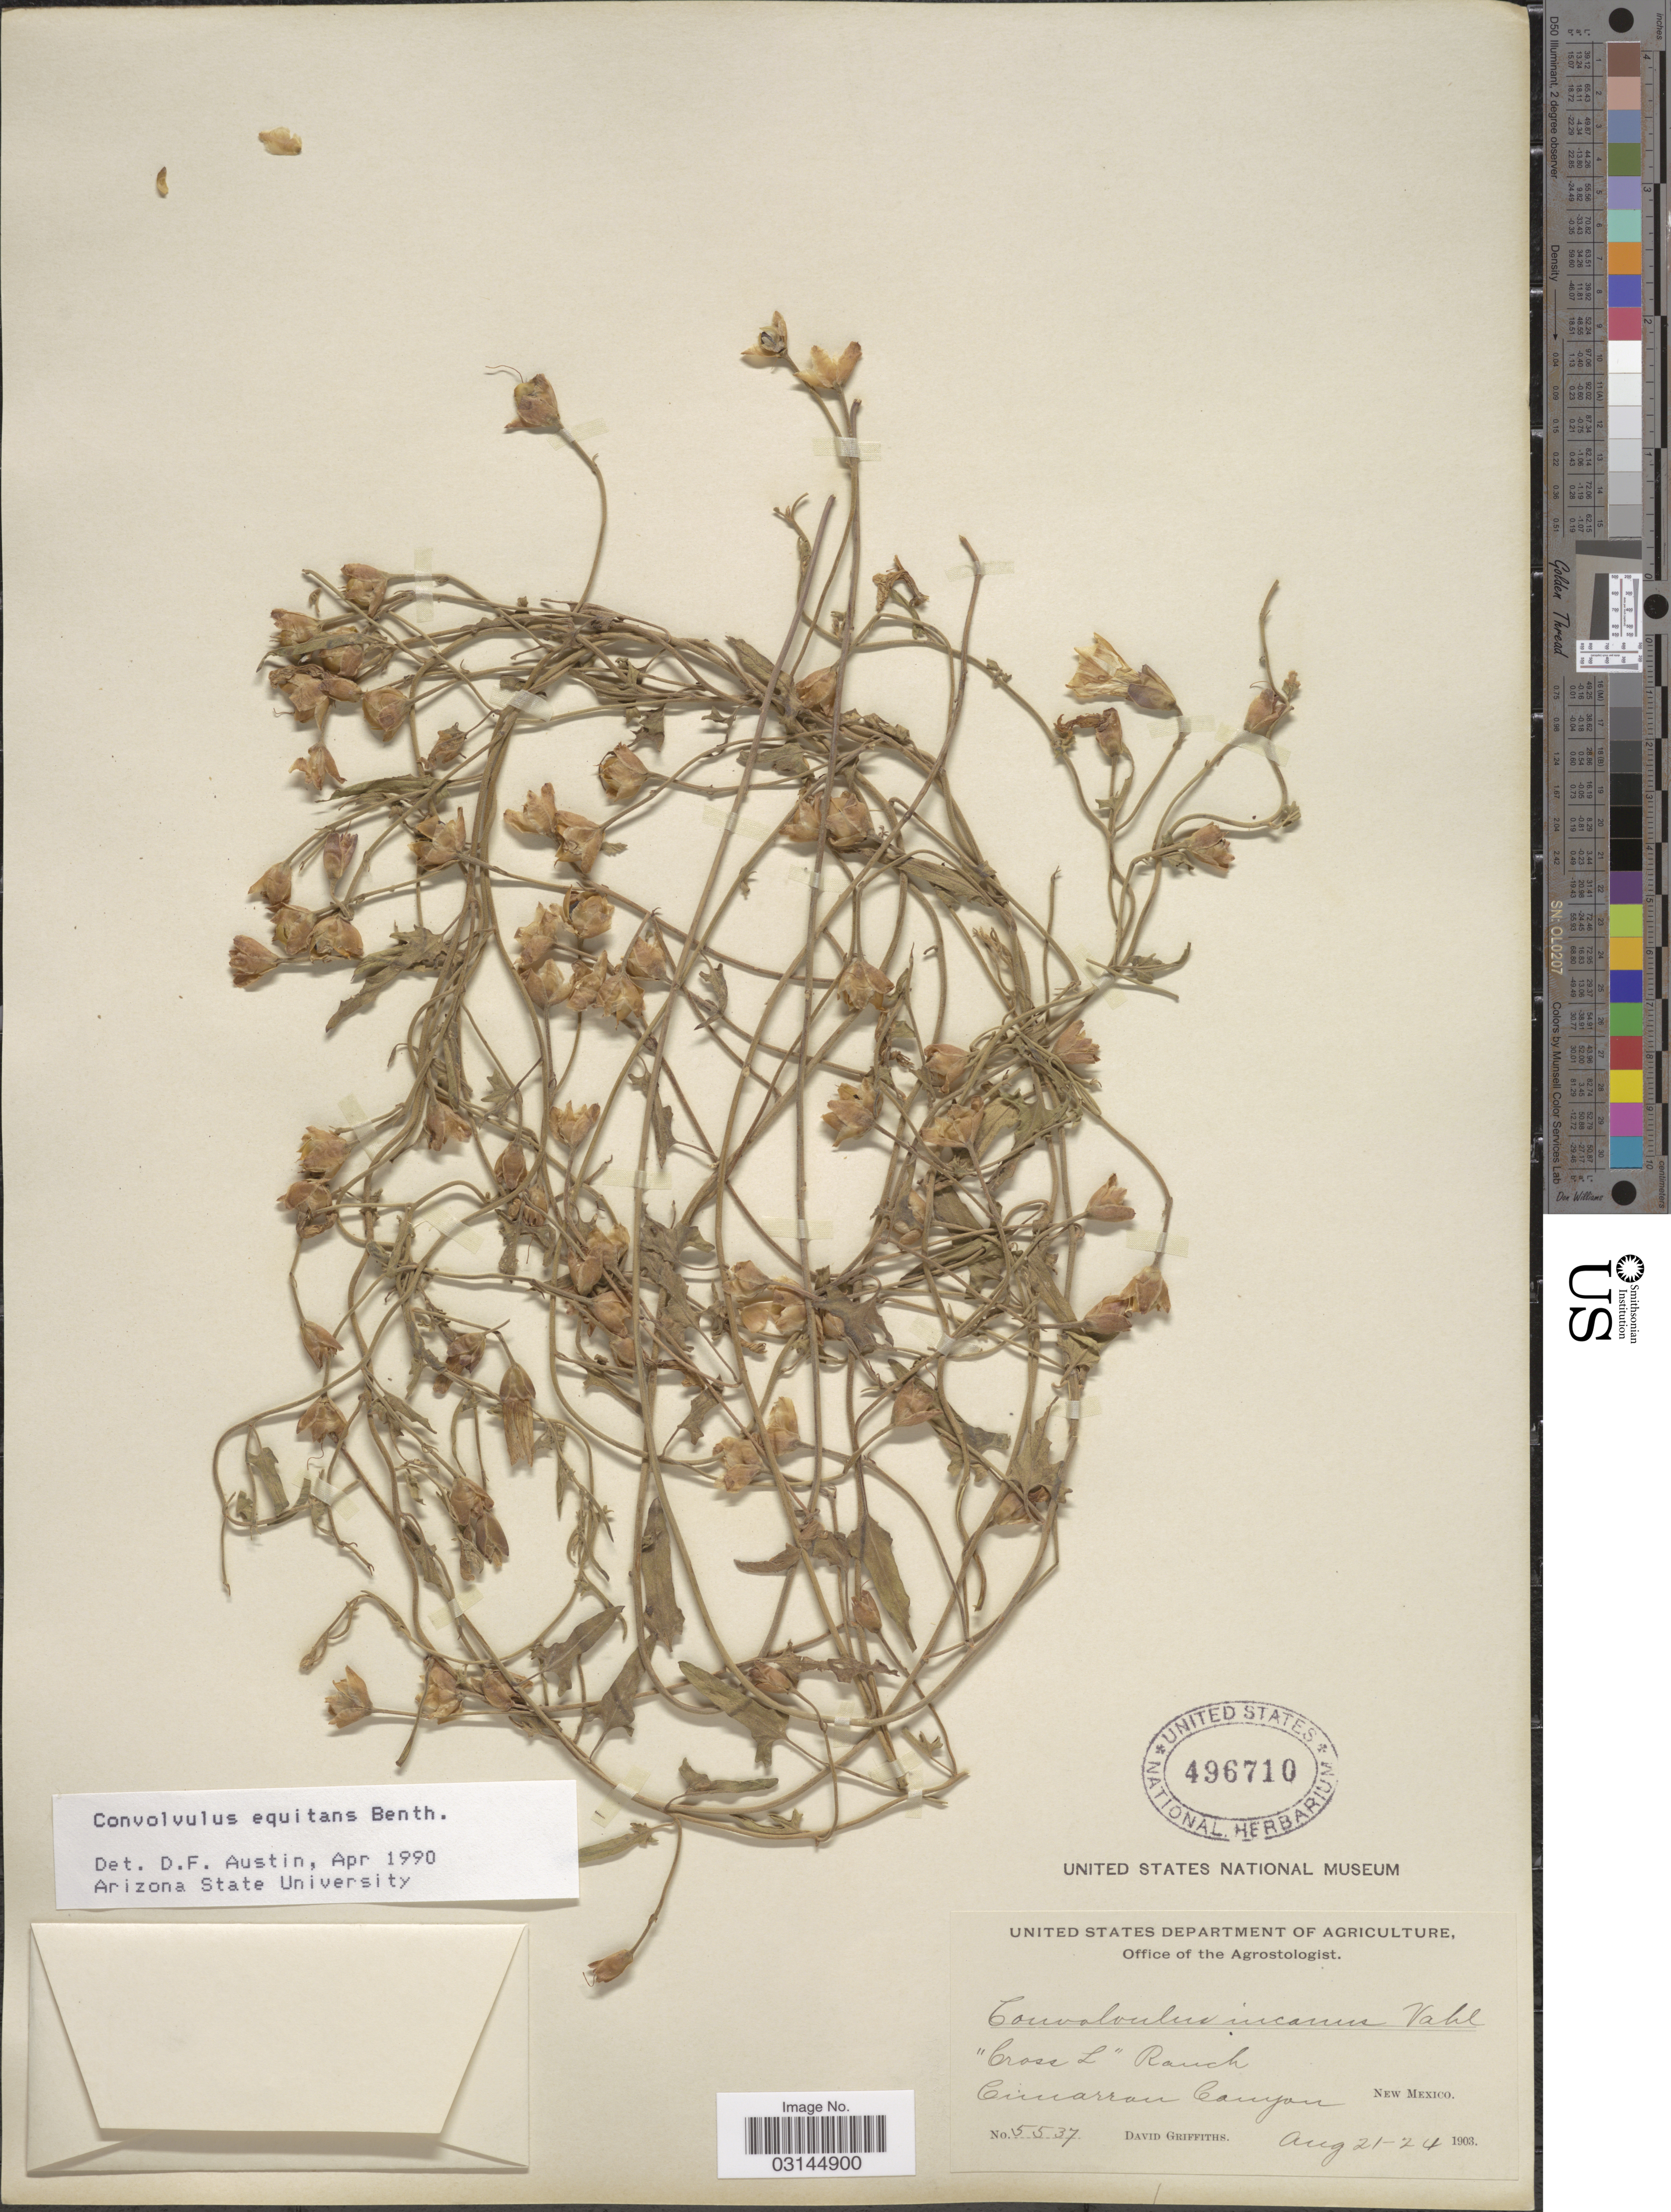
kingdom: Plantae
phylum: Tracheophyta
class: Magnoliopsida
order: Solanales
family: Convolvulaceae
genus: Convolvulus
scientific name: Convolvulus equitans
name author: Benth.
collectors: D. Griffiths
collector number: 5537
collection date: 1903-08-21/1903-08-24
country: United States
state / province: New Mexico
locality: Cinnarron Canyon.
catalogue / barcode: US 496710